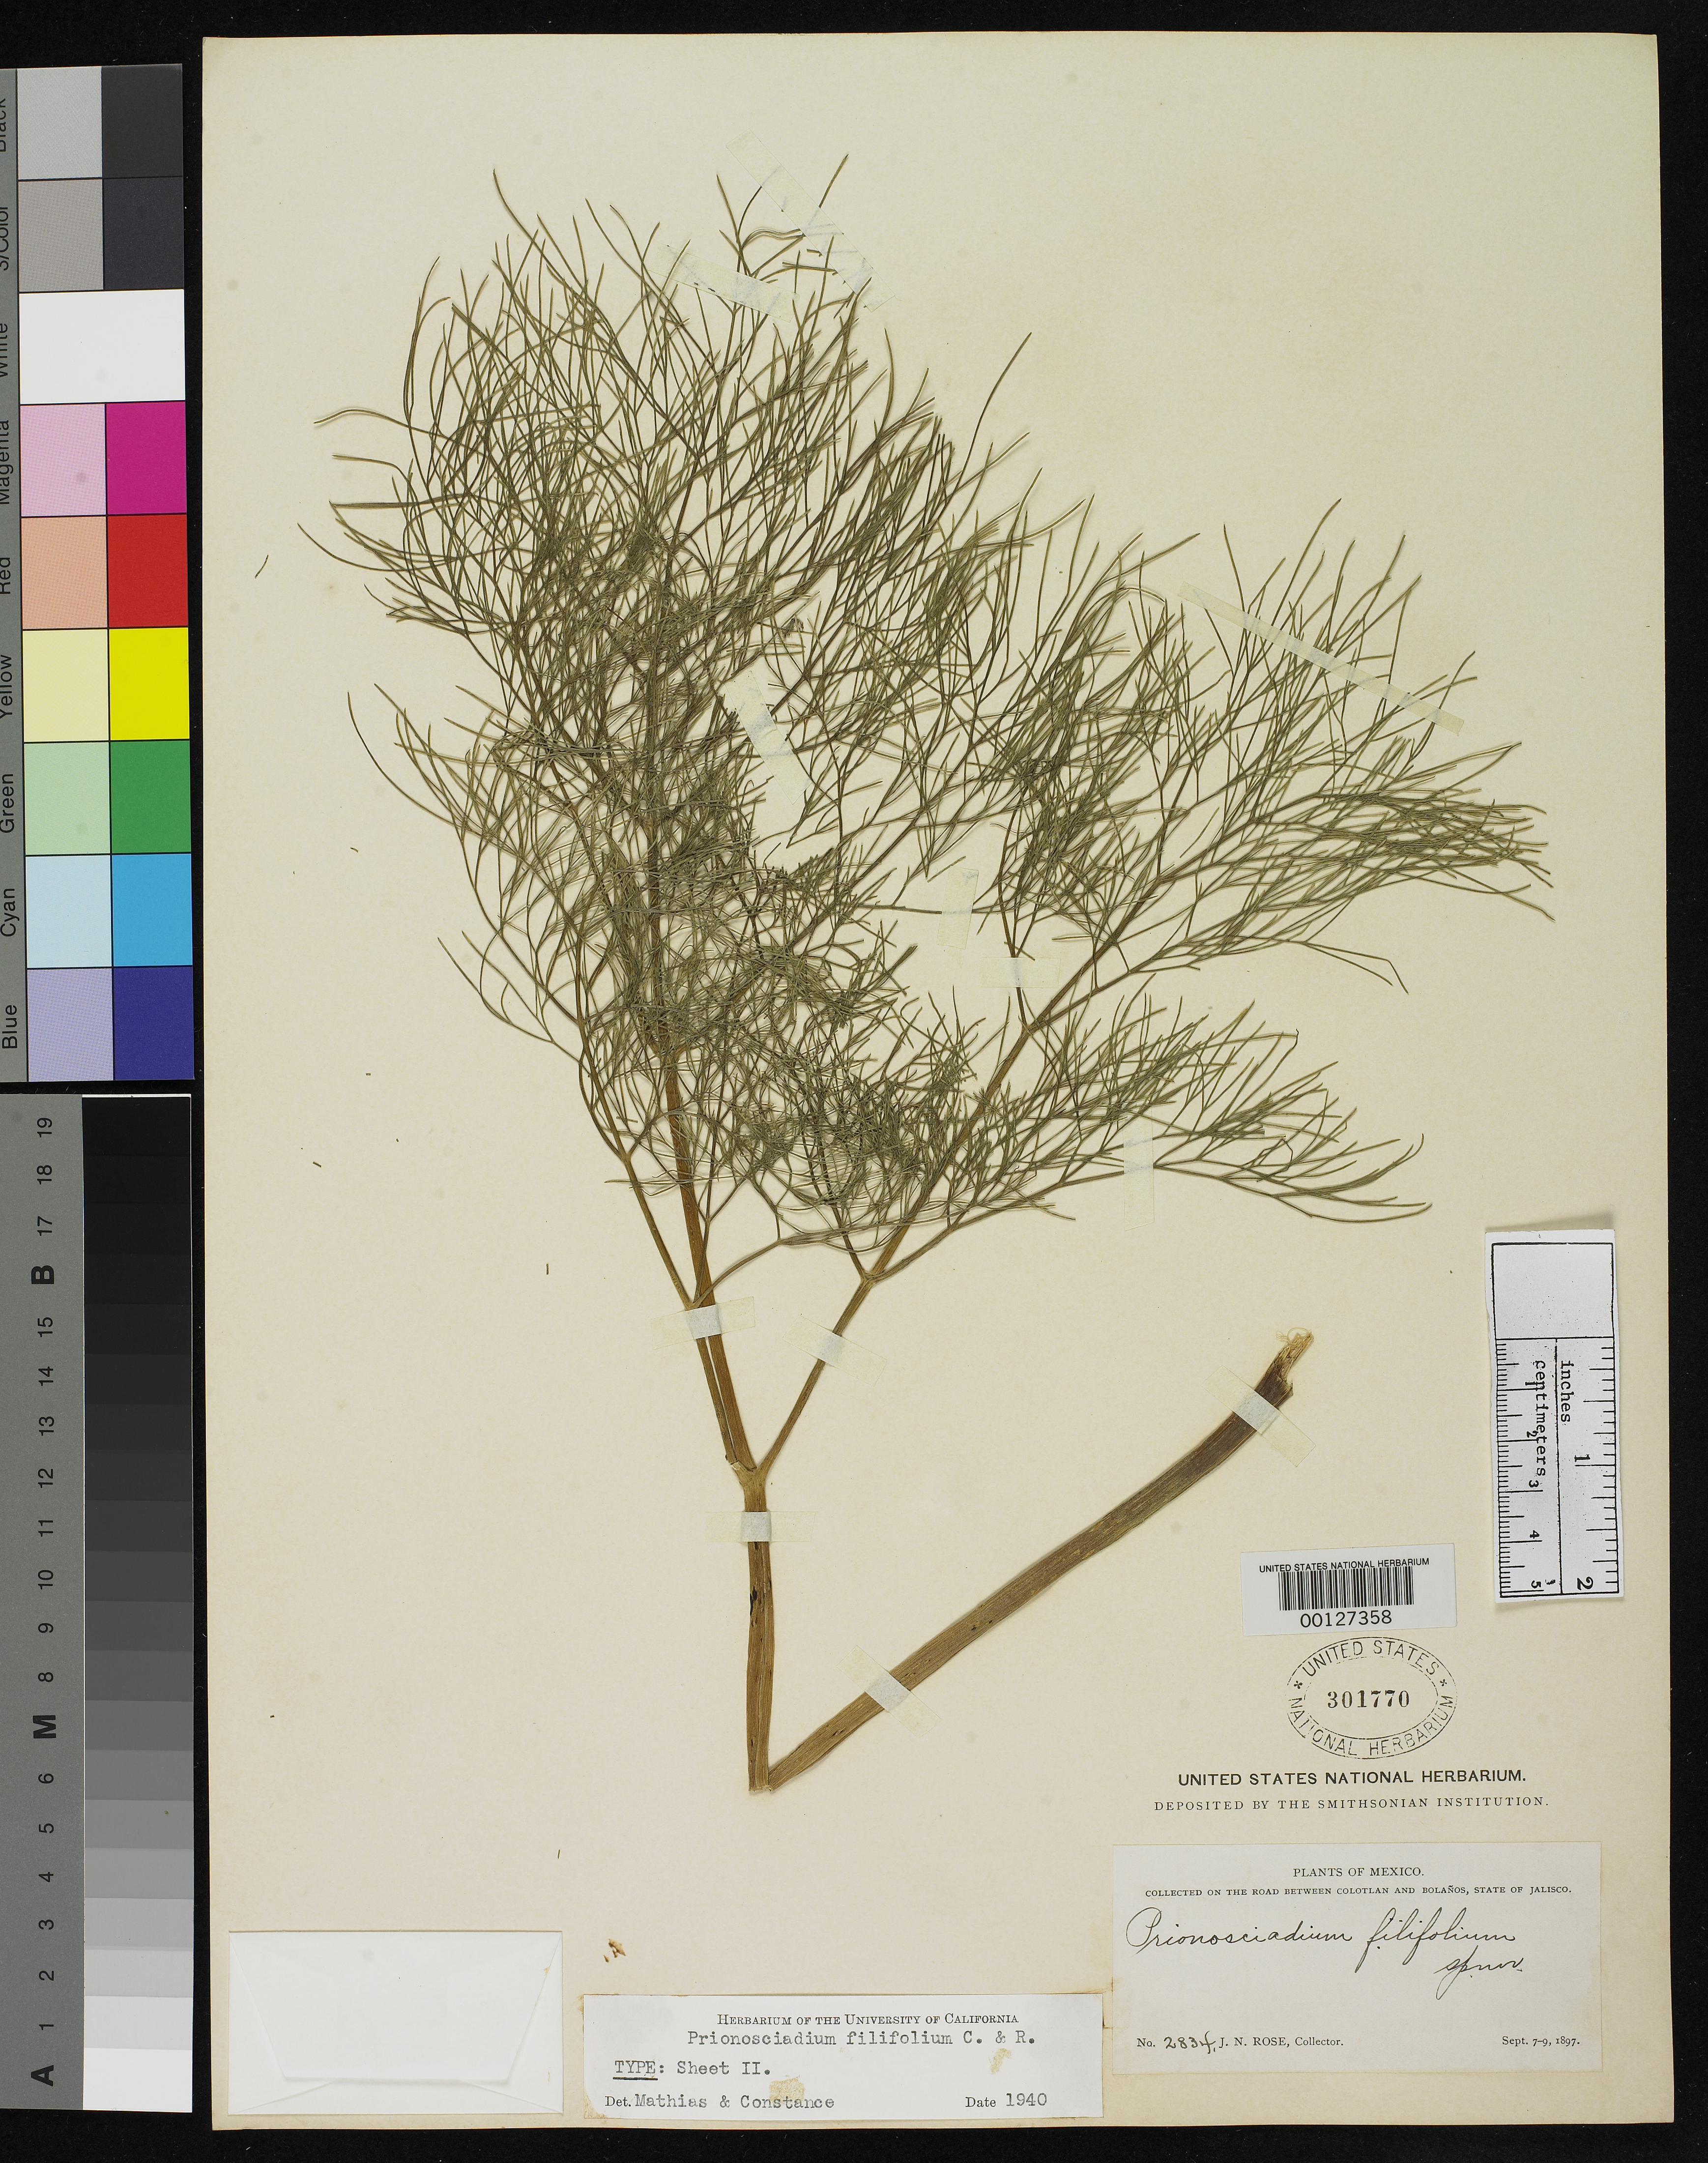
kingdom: Plantae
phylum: Tracheophyta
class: Magnoliopsida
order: Apiales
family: Apiaceae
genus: Prionosciadium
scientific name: Prionosciadium filifolium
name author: J.M. Coult. & Rose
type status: Type Collection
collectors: J. N. Rose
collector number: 2834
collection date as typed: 07 Sep 1897 to 09 Sep 1897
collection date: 1897-09-07/1897-09-09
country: Mexico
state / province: Jalisco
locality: Colotlan and Bolanos.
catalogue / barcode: US 301770